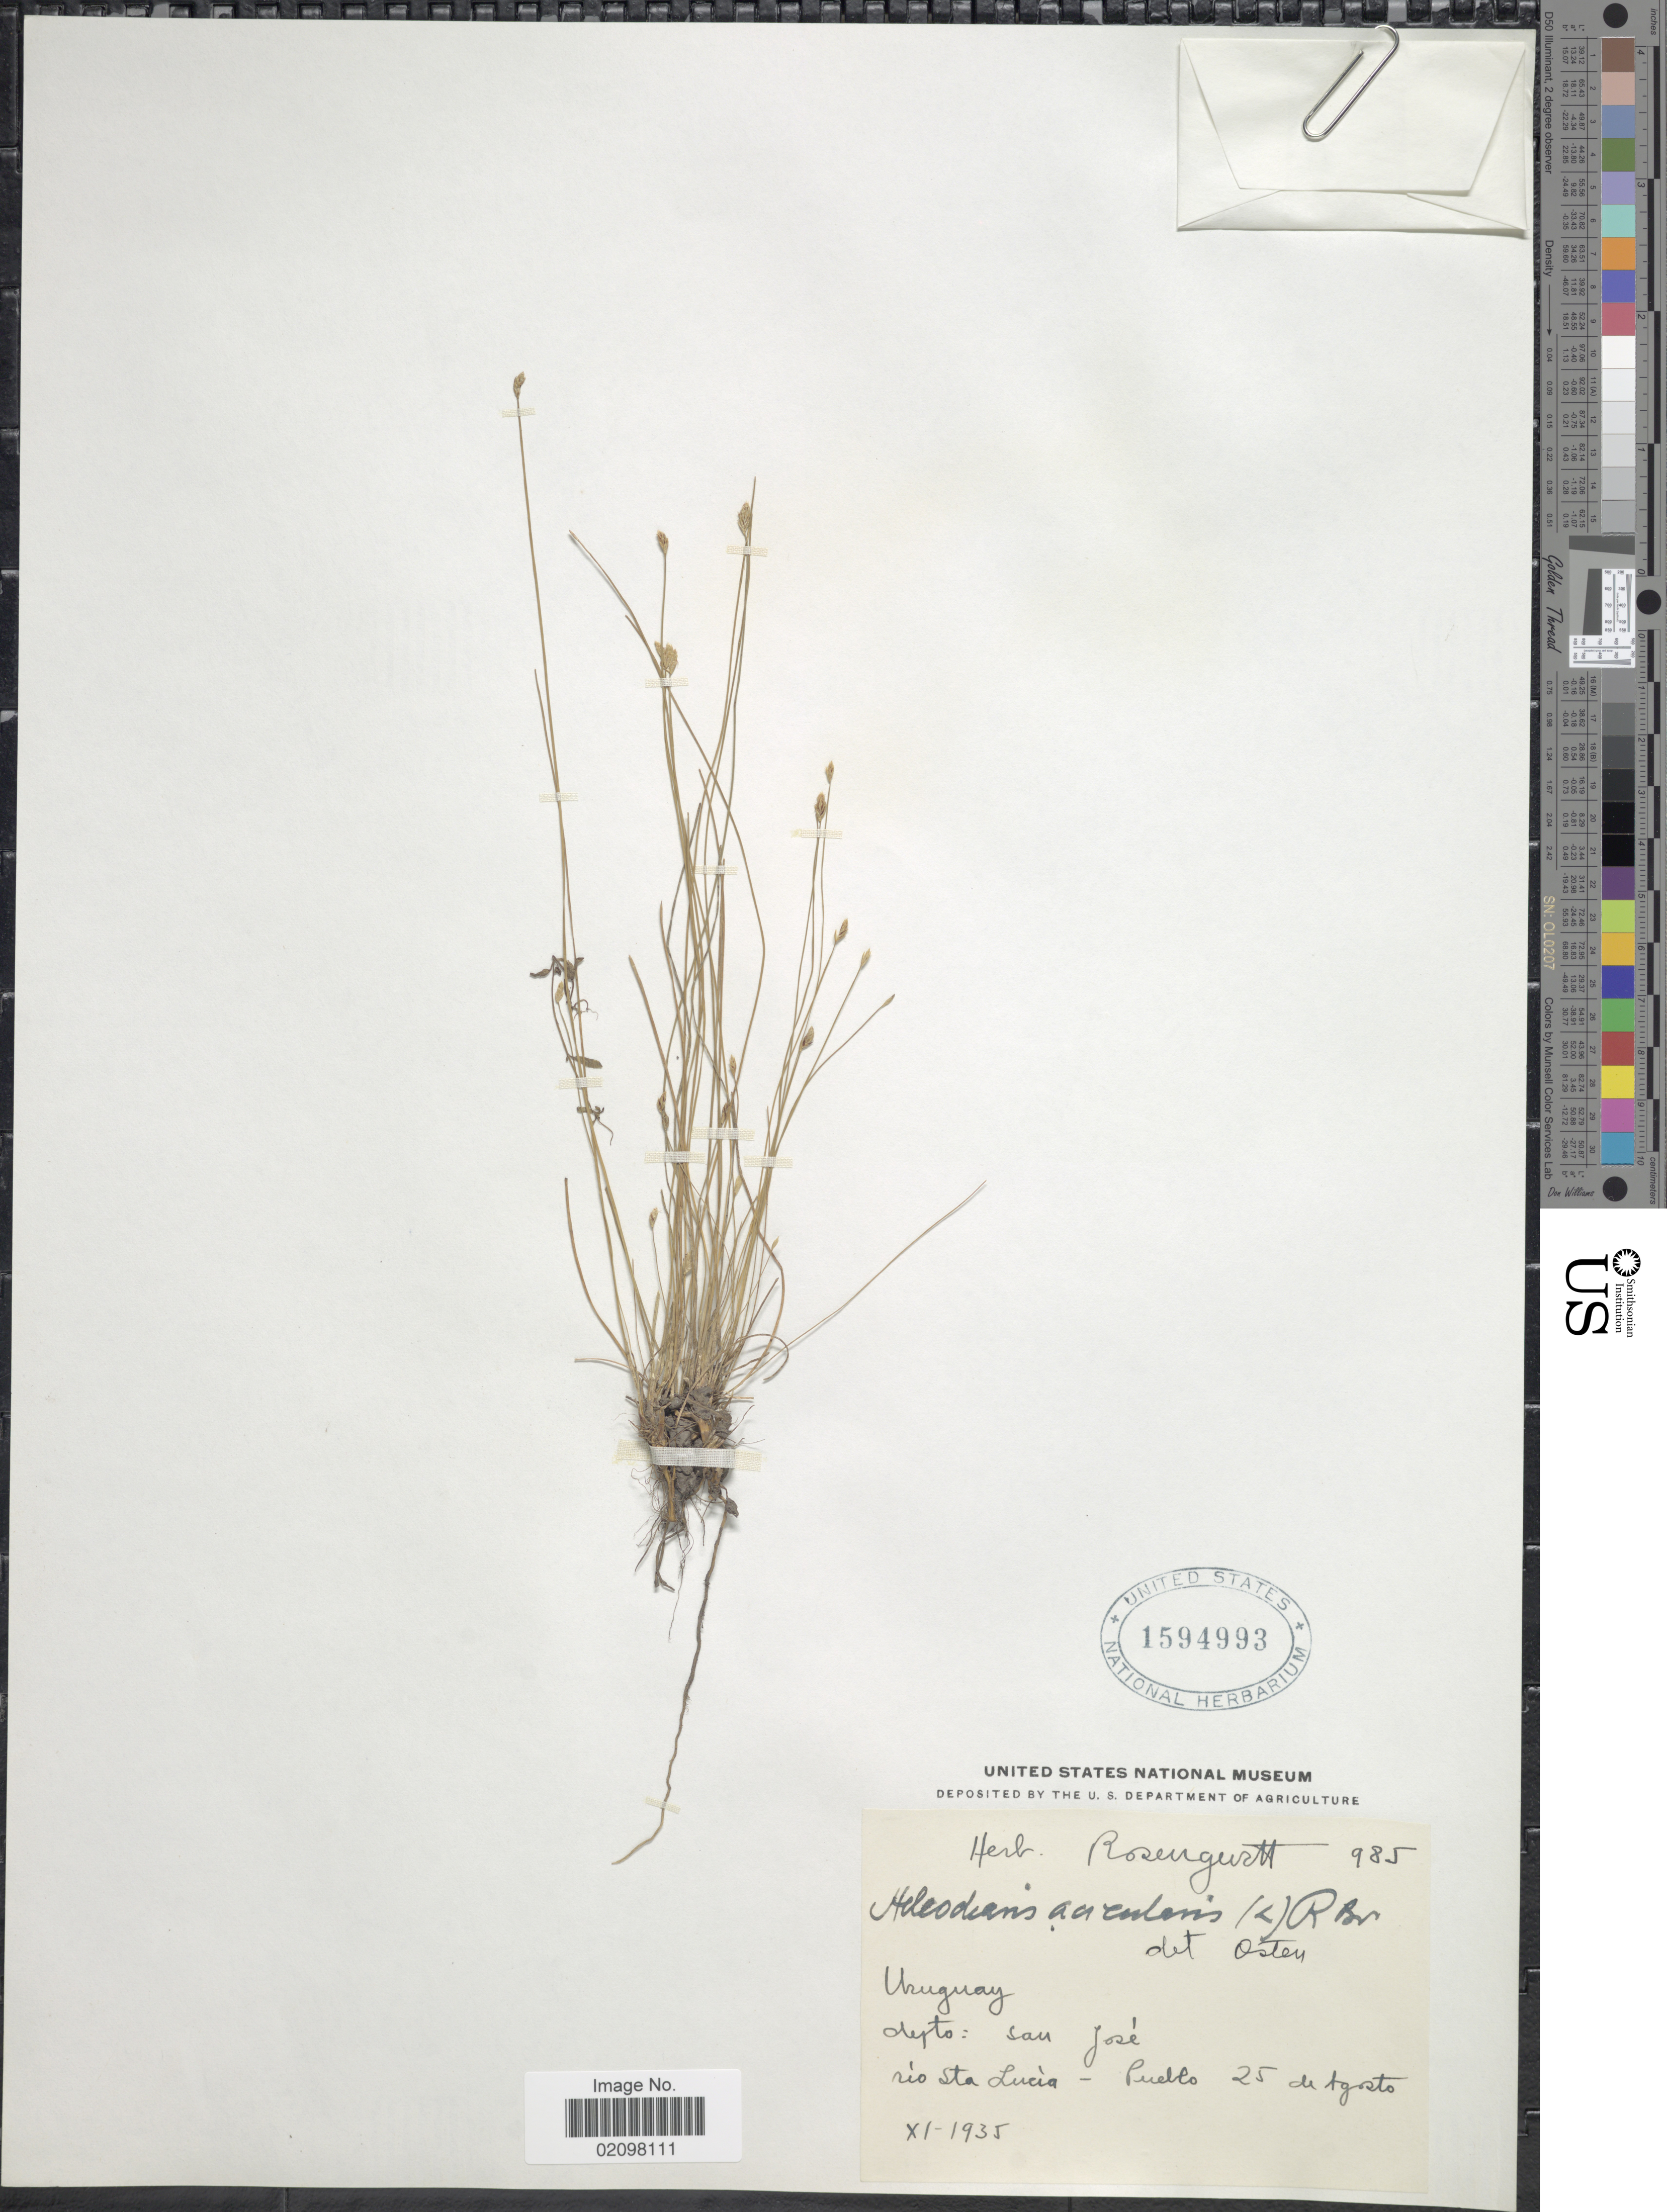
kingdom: Plantae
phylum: Tracheophyta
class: Liliopsida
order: Poales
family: Cyperaceae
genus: Eleocharis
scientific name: Eleocharis bonariensis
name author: Nees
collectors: ex herb. Rosengurtt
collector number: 985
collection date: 1935-08-25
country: Uruguay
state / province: San Jose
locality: Río Sta Lucía - Pueblo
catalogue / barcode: US 1594993